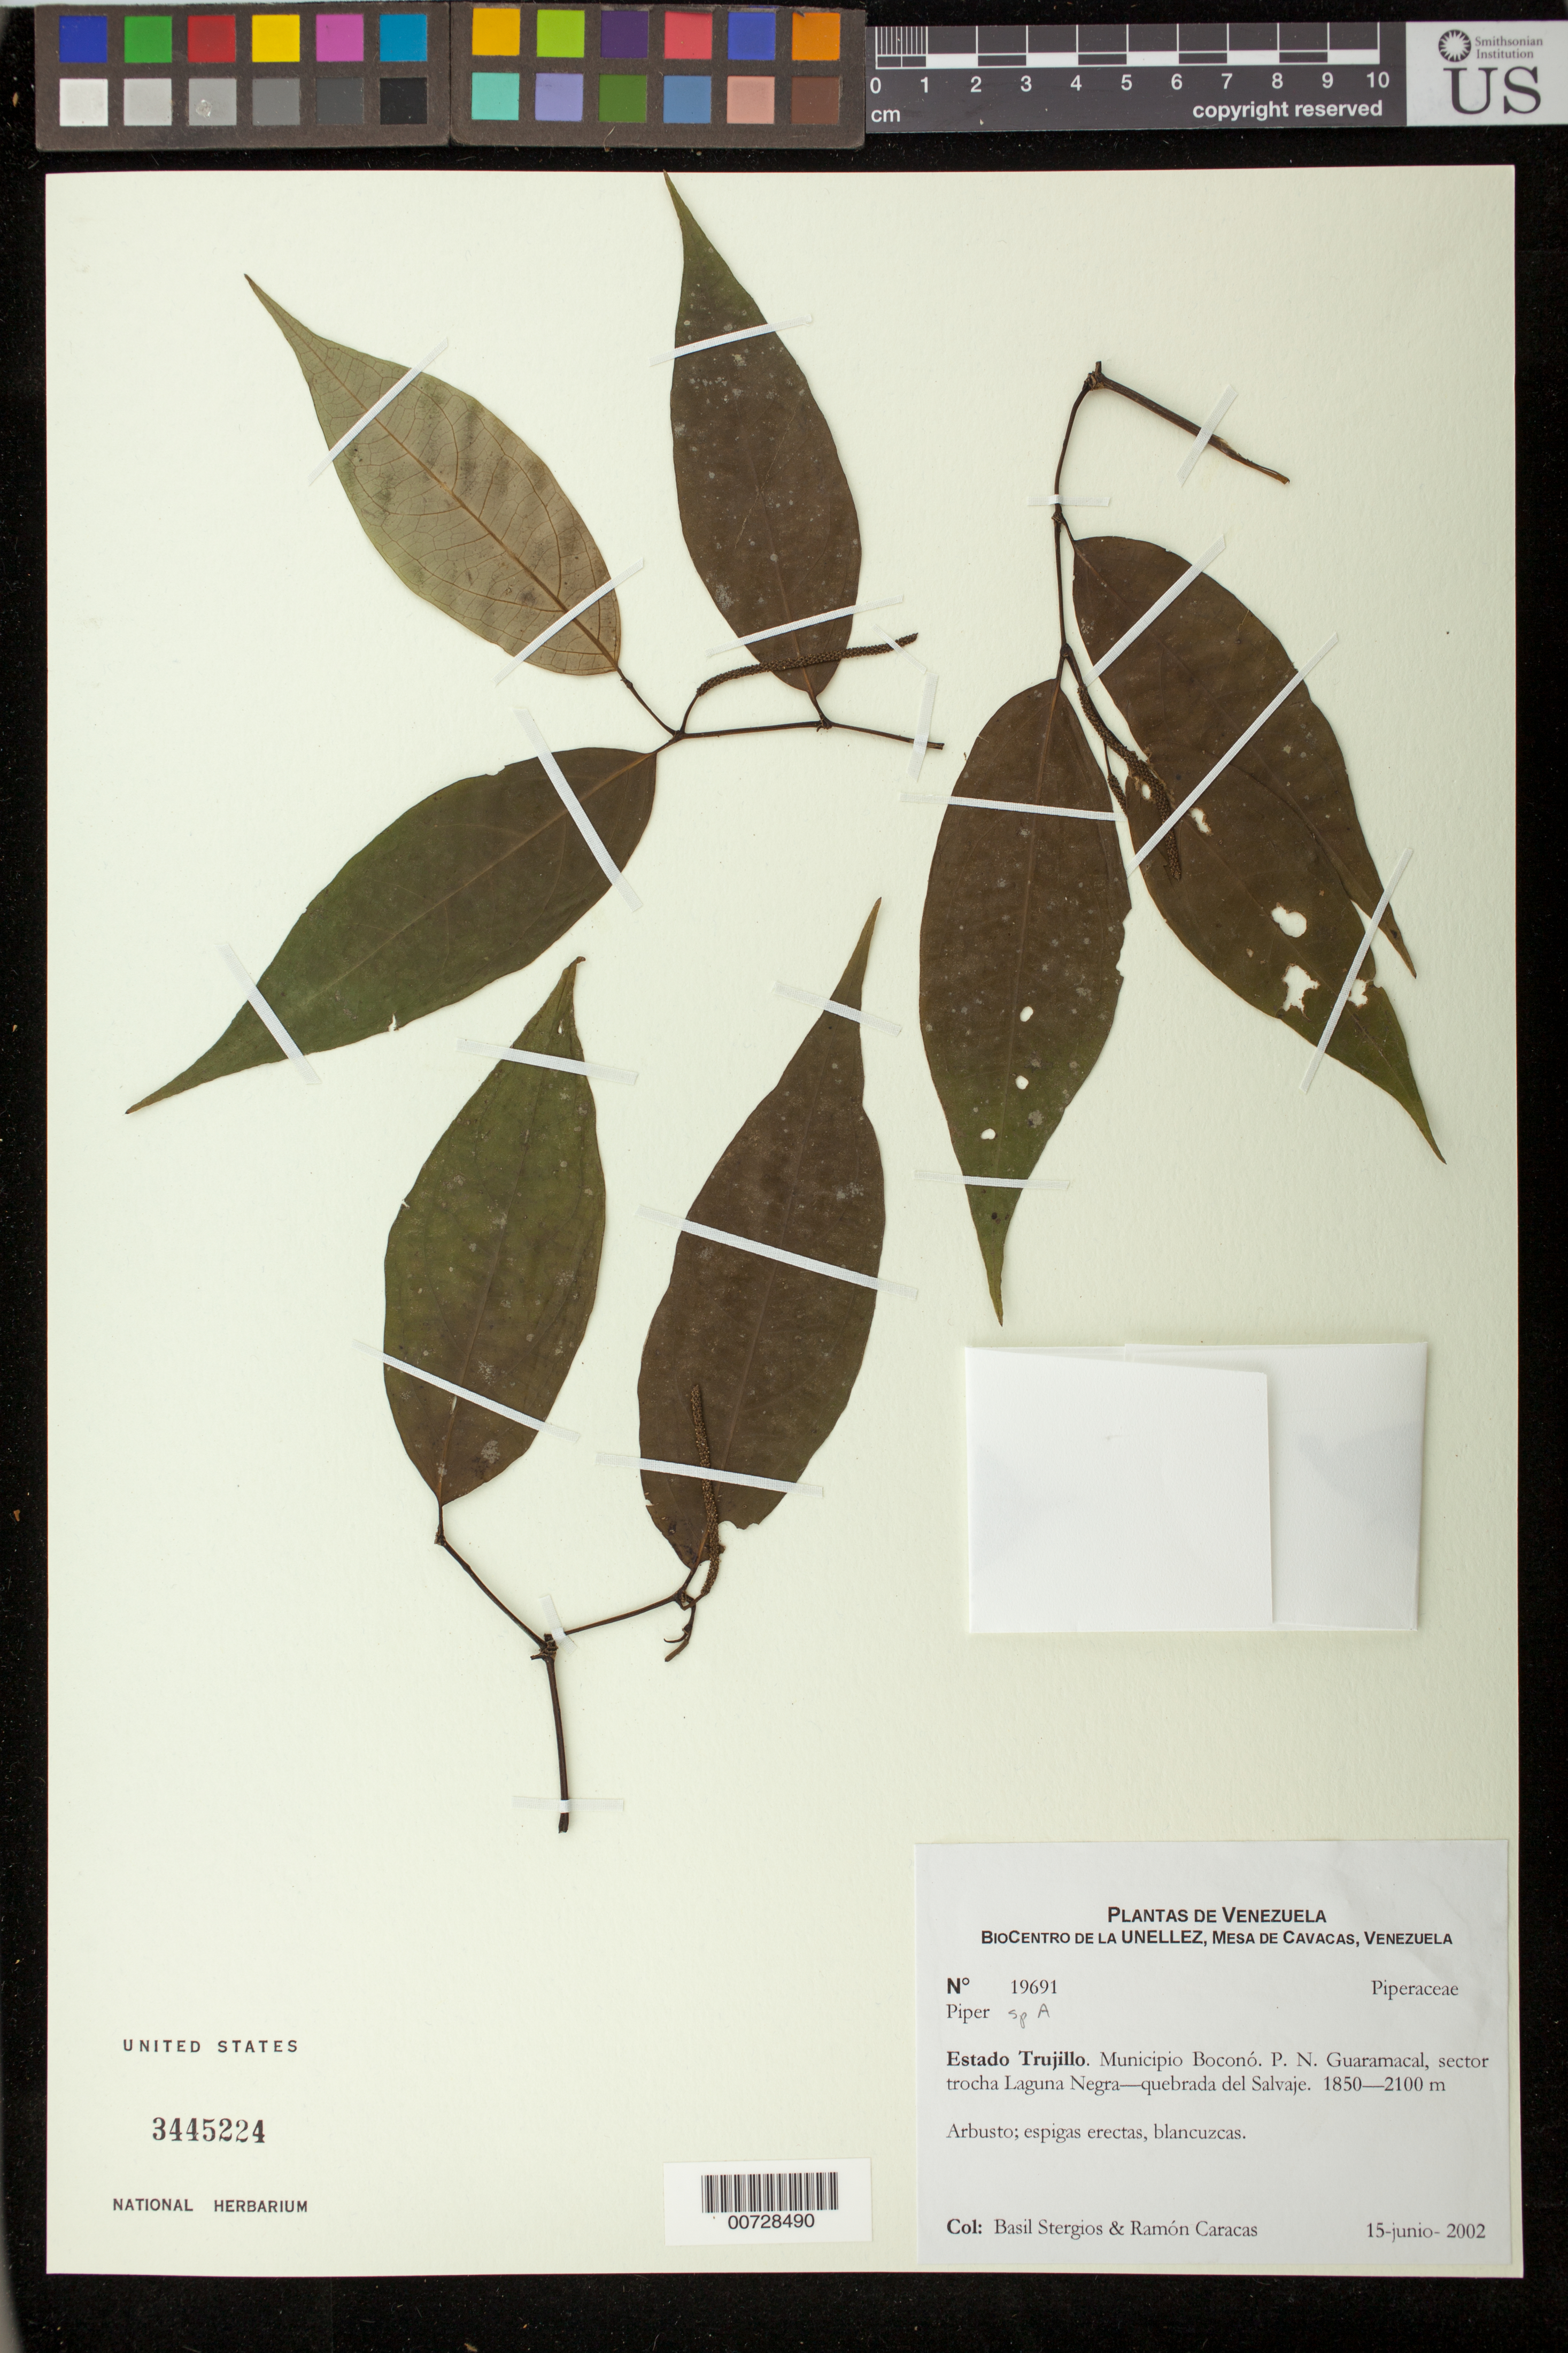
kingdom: Plantae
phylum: Tracheophyta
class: Magnoliopsida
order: Piperales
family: Piperaceae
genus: Piper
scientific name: Piper sotobosquense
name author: S.M. Niño & Dorr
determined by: Niño, S. M.; Dorr, L. J.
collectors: B. G. Stergios & R. Caracas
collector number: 19691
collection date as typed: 15 Jun 2002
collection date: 2002-06-15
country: Venezuela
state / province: Trujillo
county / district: Boconó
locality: Parque Nacional Guaramacal, sector trocha Laguna Negra - quebrada del Salvaje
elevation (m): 1850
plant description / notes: PORT, US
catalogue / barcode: US 3445224